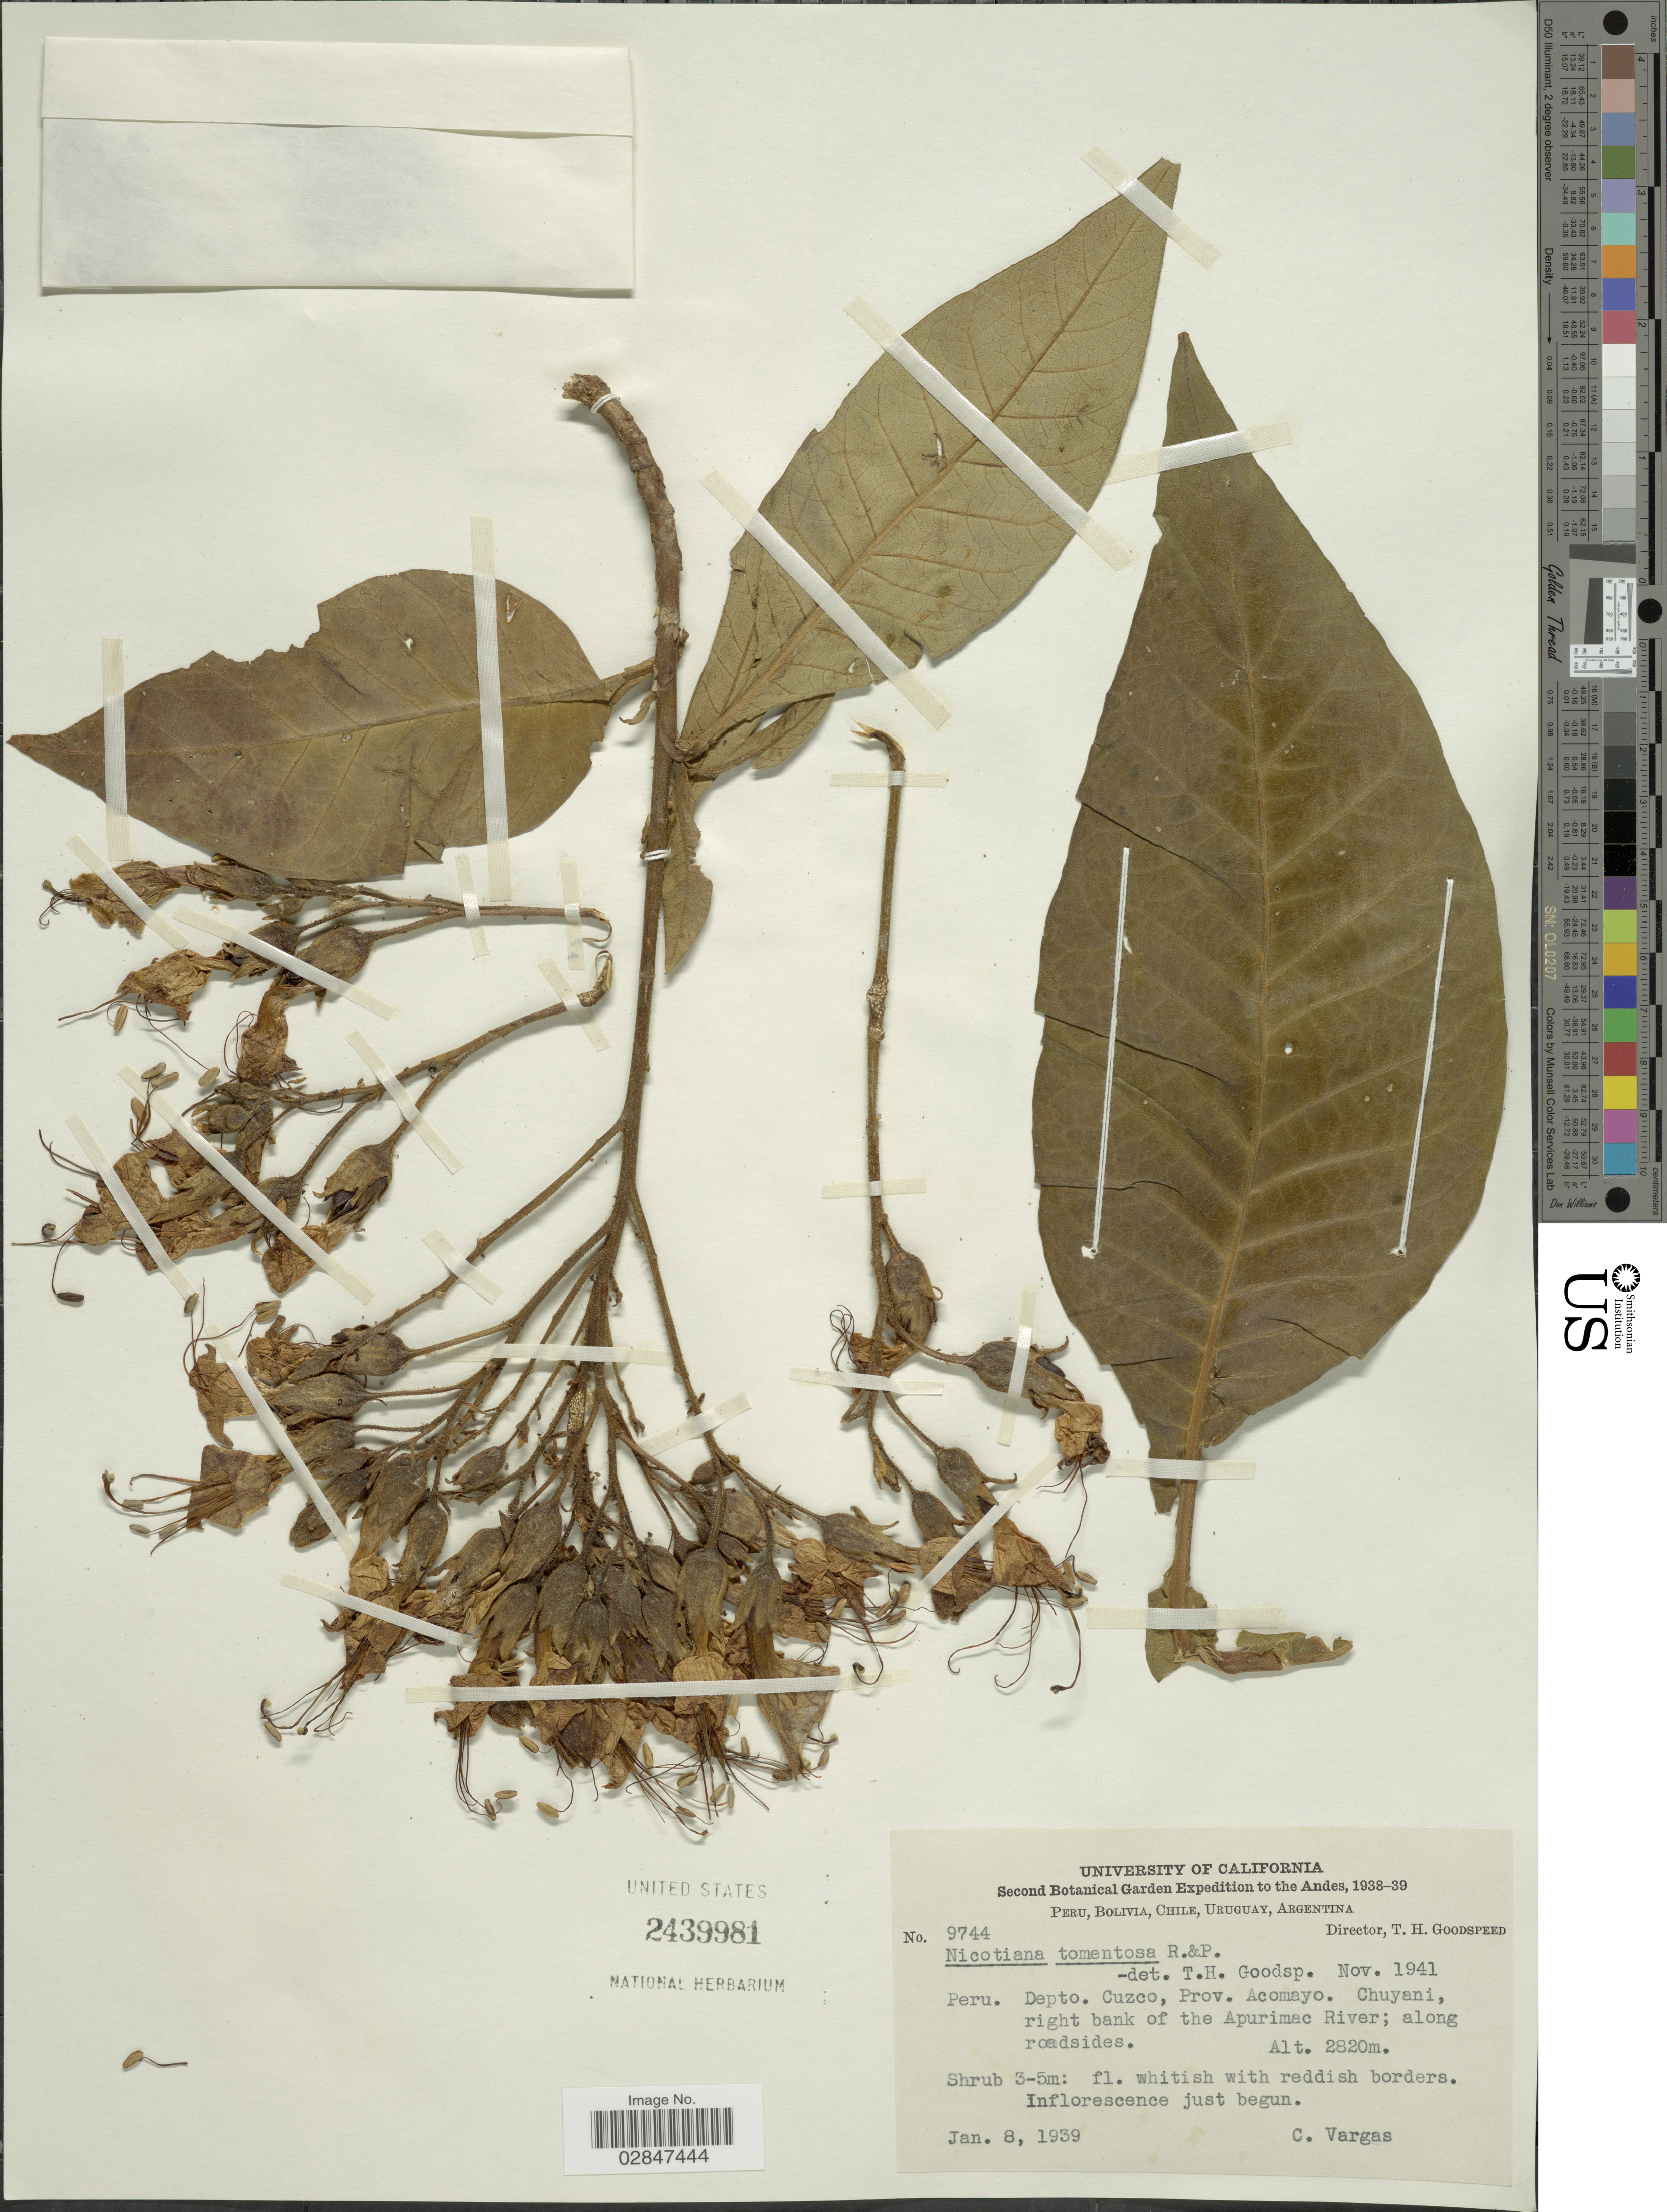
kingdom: Plantae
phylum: Tracheophyta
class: Magnoliopsida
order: Solanales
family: Solanaceae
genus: Nicotiana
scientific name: Nicotiana tomentosa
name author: Ruiz & Pav.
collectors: C. Vargas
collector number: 9744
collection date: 1939-01-08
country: Peru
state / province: Cusco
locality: The Andes, Depto. Cuzco, Prov. Acomayo, Chuyanim, right bank of the Apurimac River, along roadside.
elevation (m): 2820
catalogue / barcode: US 2439981